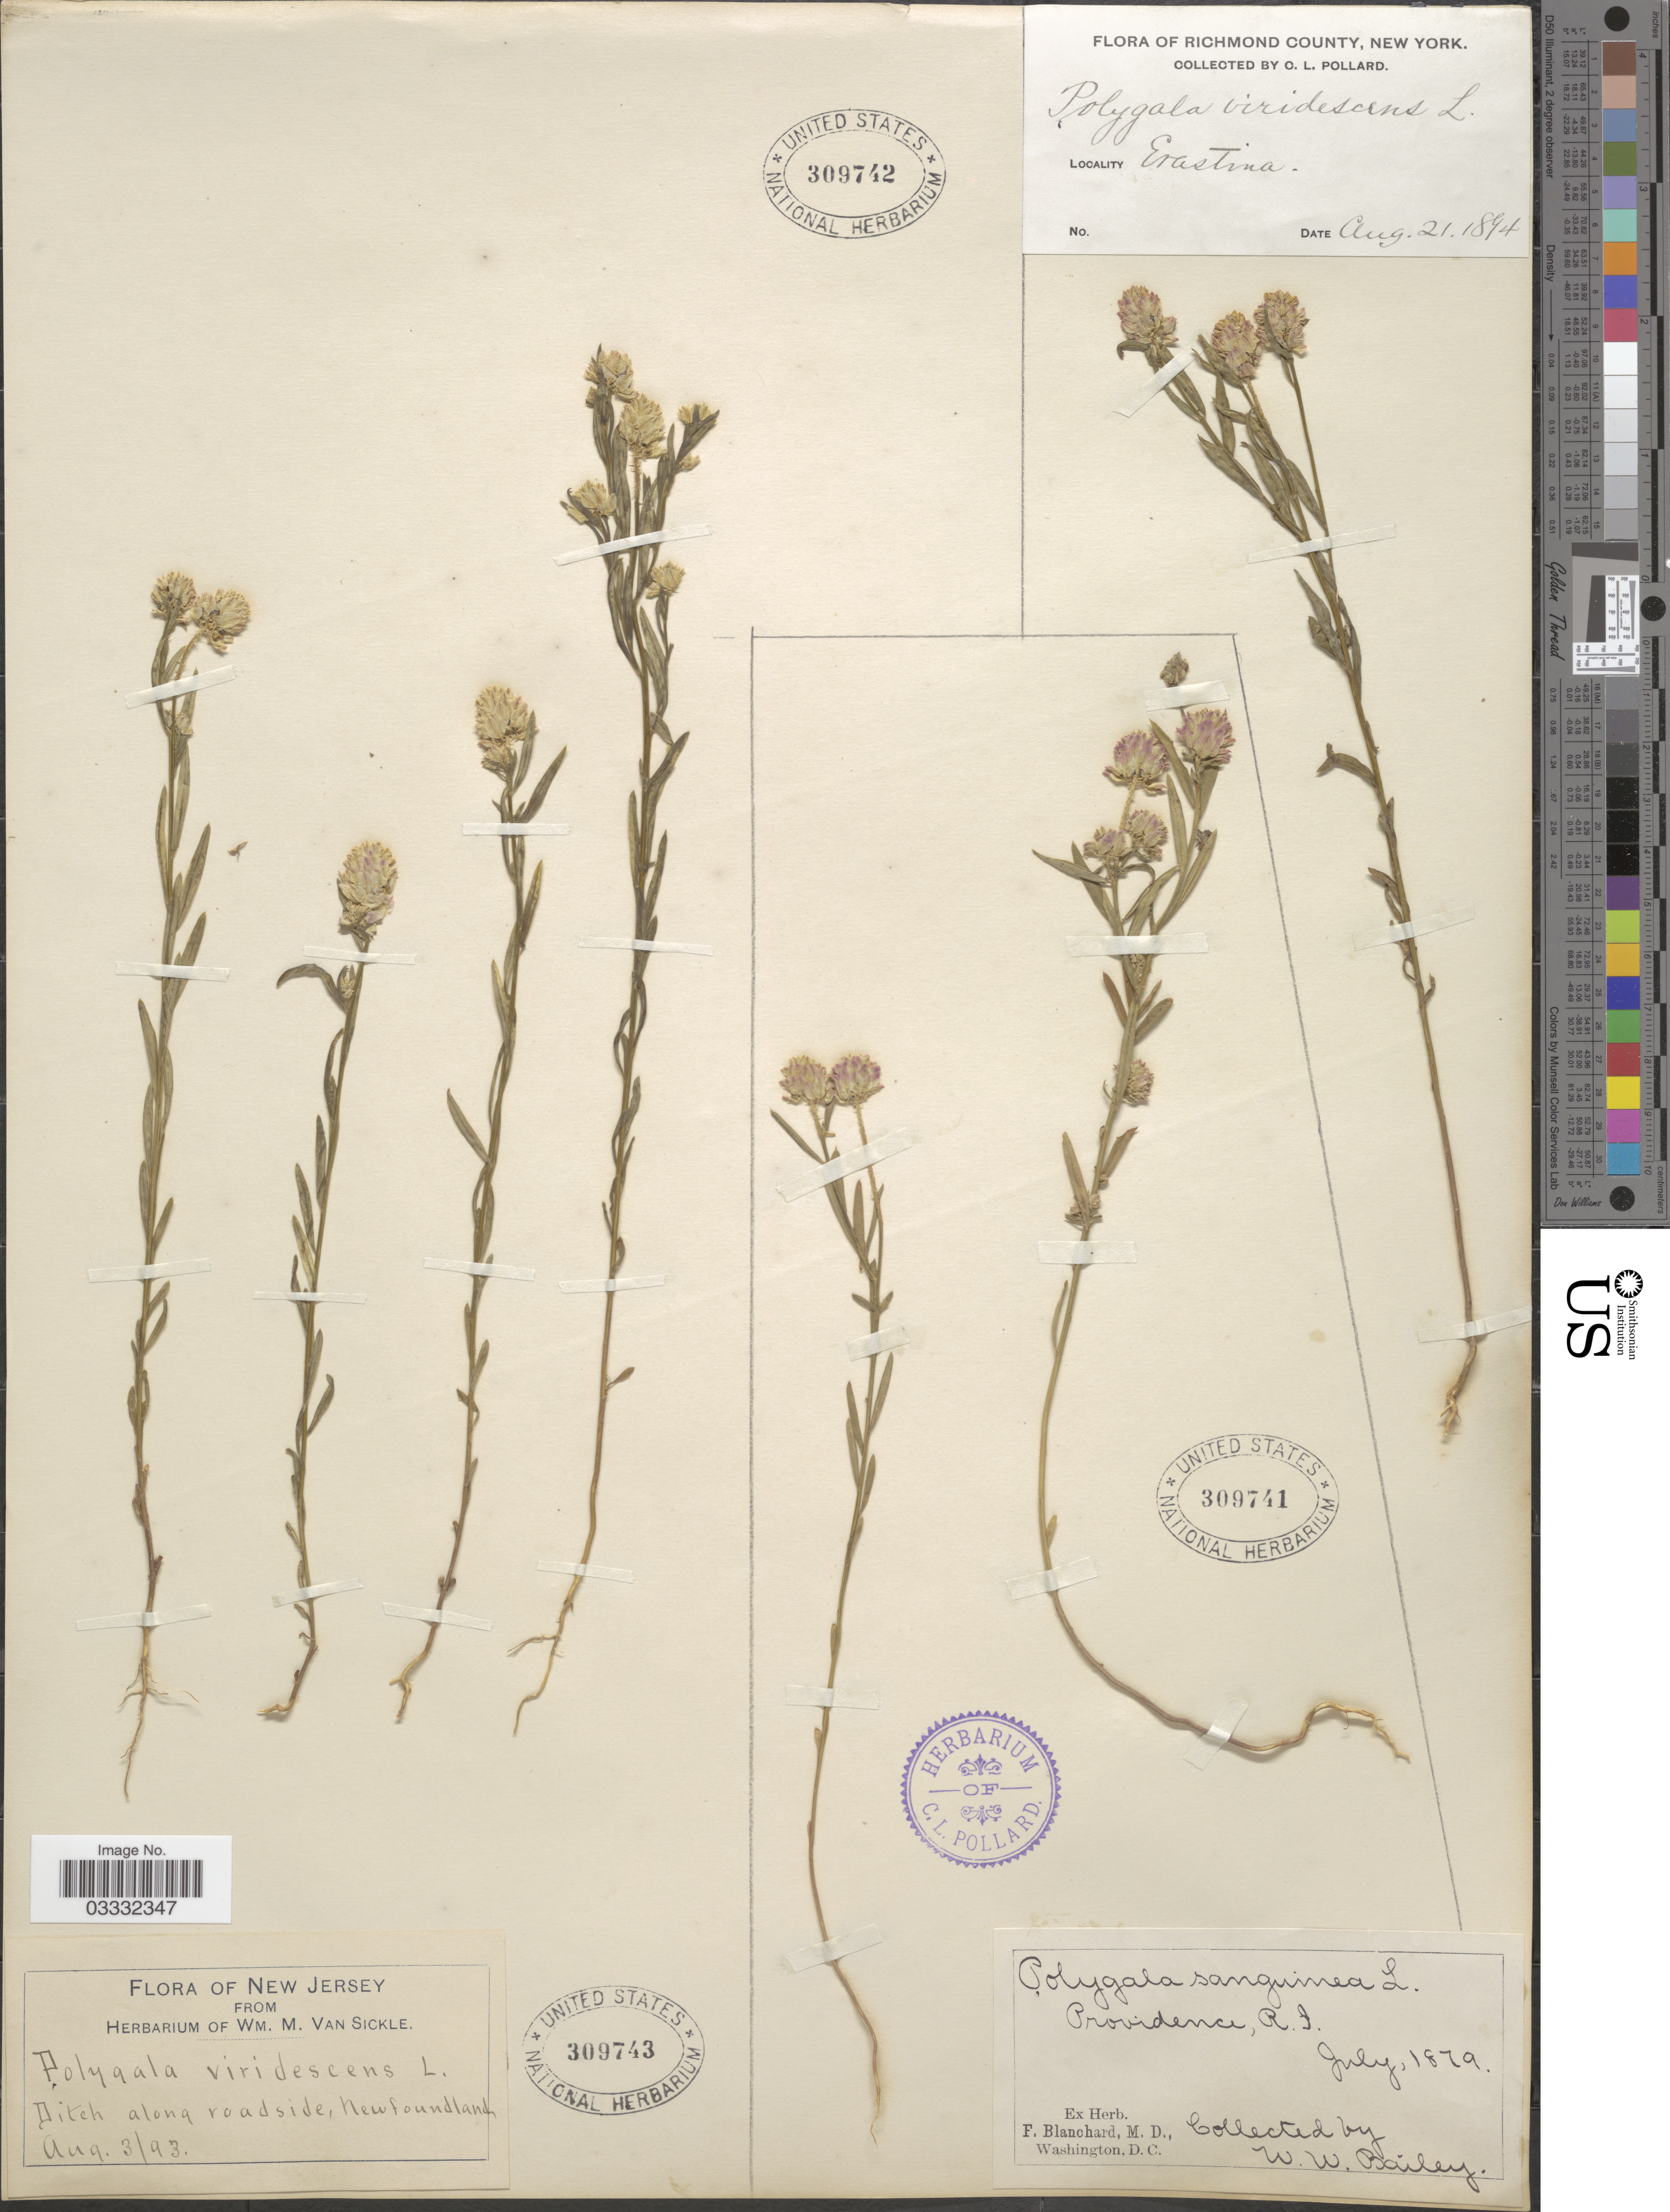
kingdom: Plantae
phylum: Tracheophyta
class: Magnoliopsida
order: Fabales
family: Polygalaceae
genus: Polygala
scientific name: Polygala sanguinea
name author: L.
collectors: ex herb. Wm. M. Van Sickle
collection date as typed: Transcribed d/m/y: 3/8/93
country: United States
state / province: New Jersey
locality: Ditch along roadside, Newfoundland.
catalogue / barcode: US 309743-3